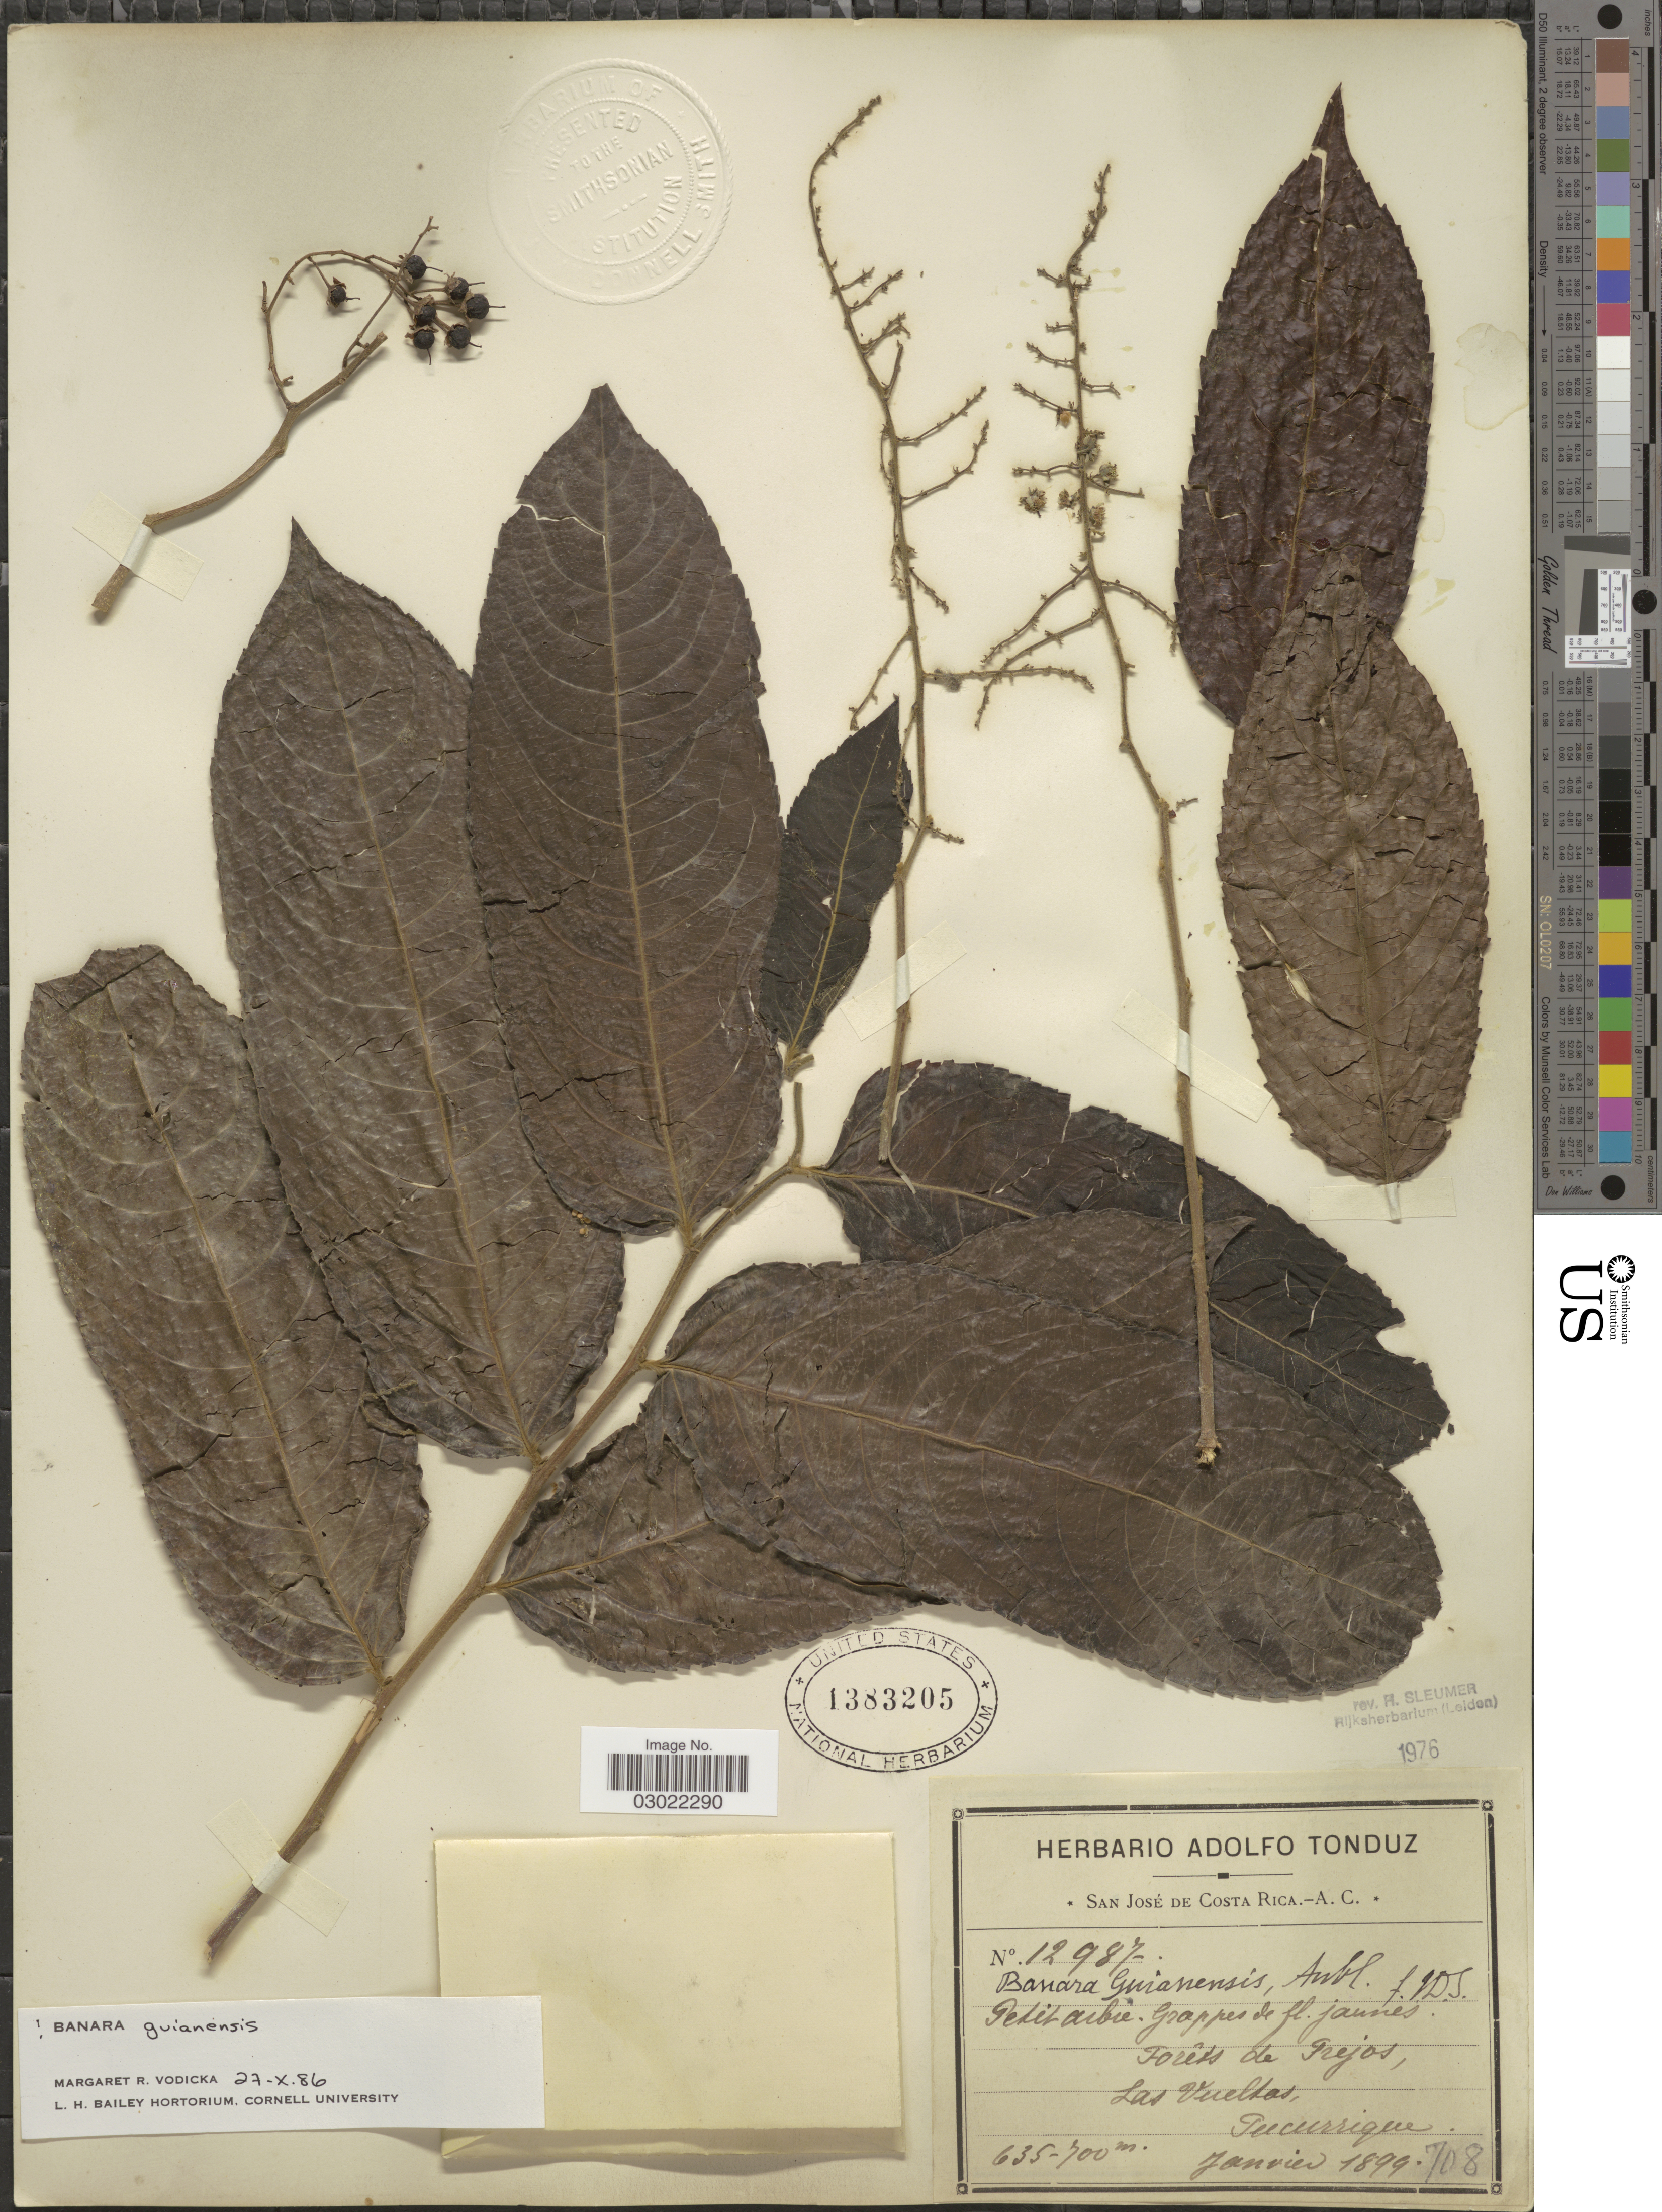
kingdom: Plantae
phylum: Tracheophyta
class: Magnoliopsida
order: Malpighiales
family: Salicaceae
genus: Banara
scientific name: Banara guianensis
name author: Aubl.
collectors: ex Herb. Adolfo Tonduz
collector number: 12987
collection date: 1899-01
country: Costa Rica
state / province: San José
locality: Forêts de Frejos, las Vueltas, Tucurrique.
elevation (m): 635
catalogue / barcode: US 1383205